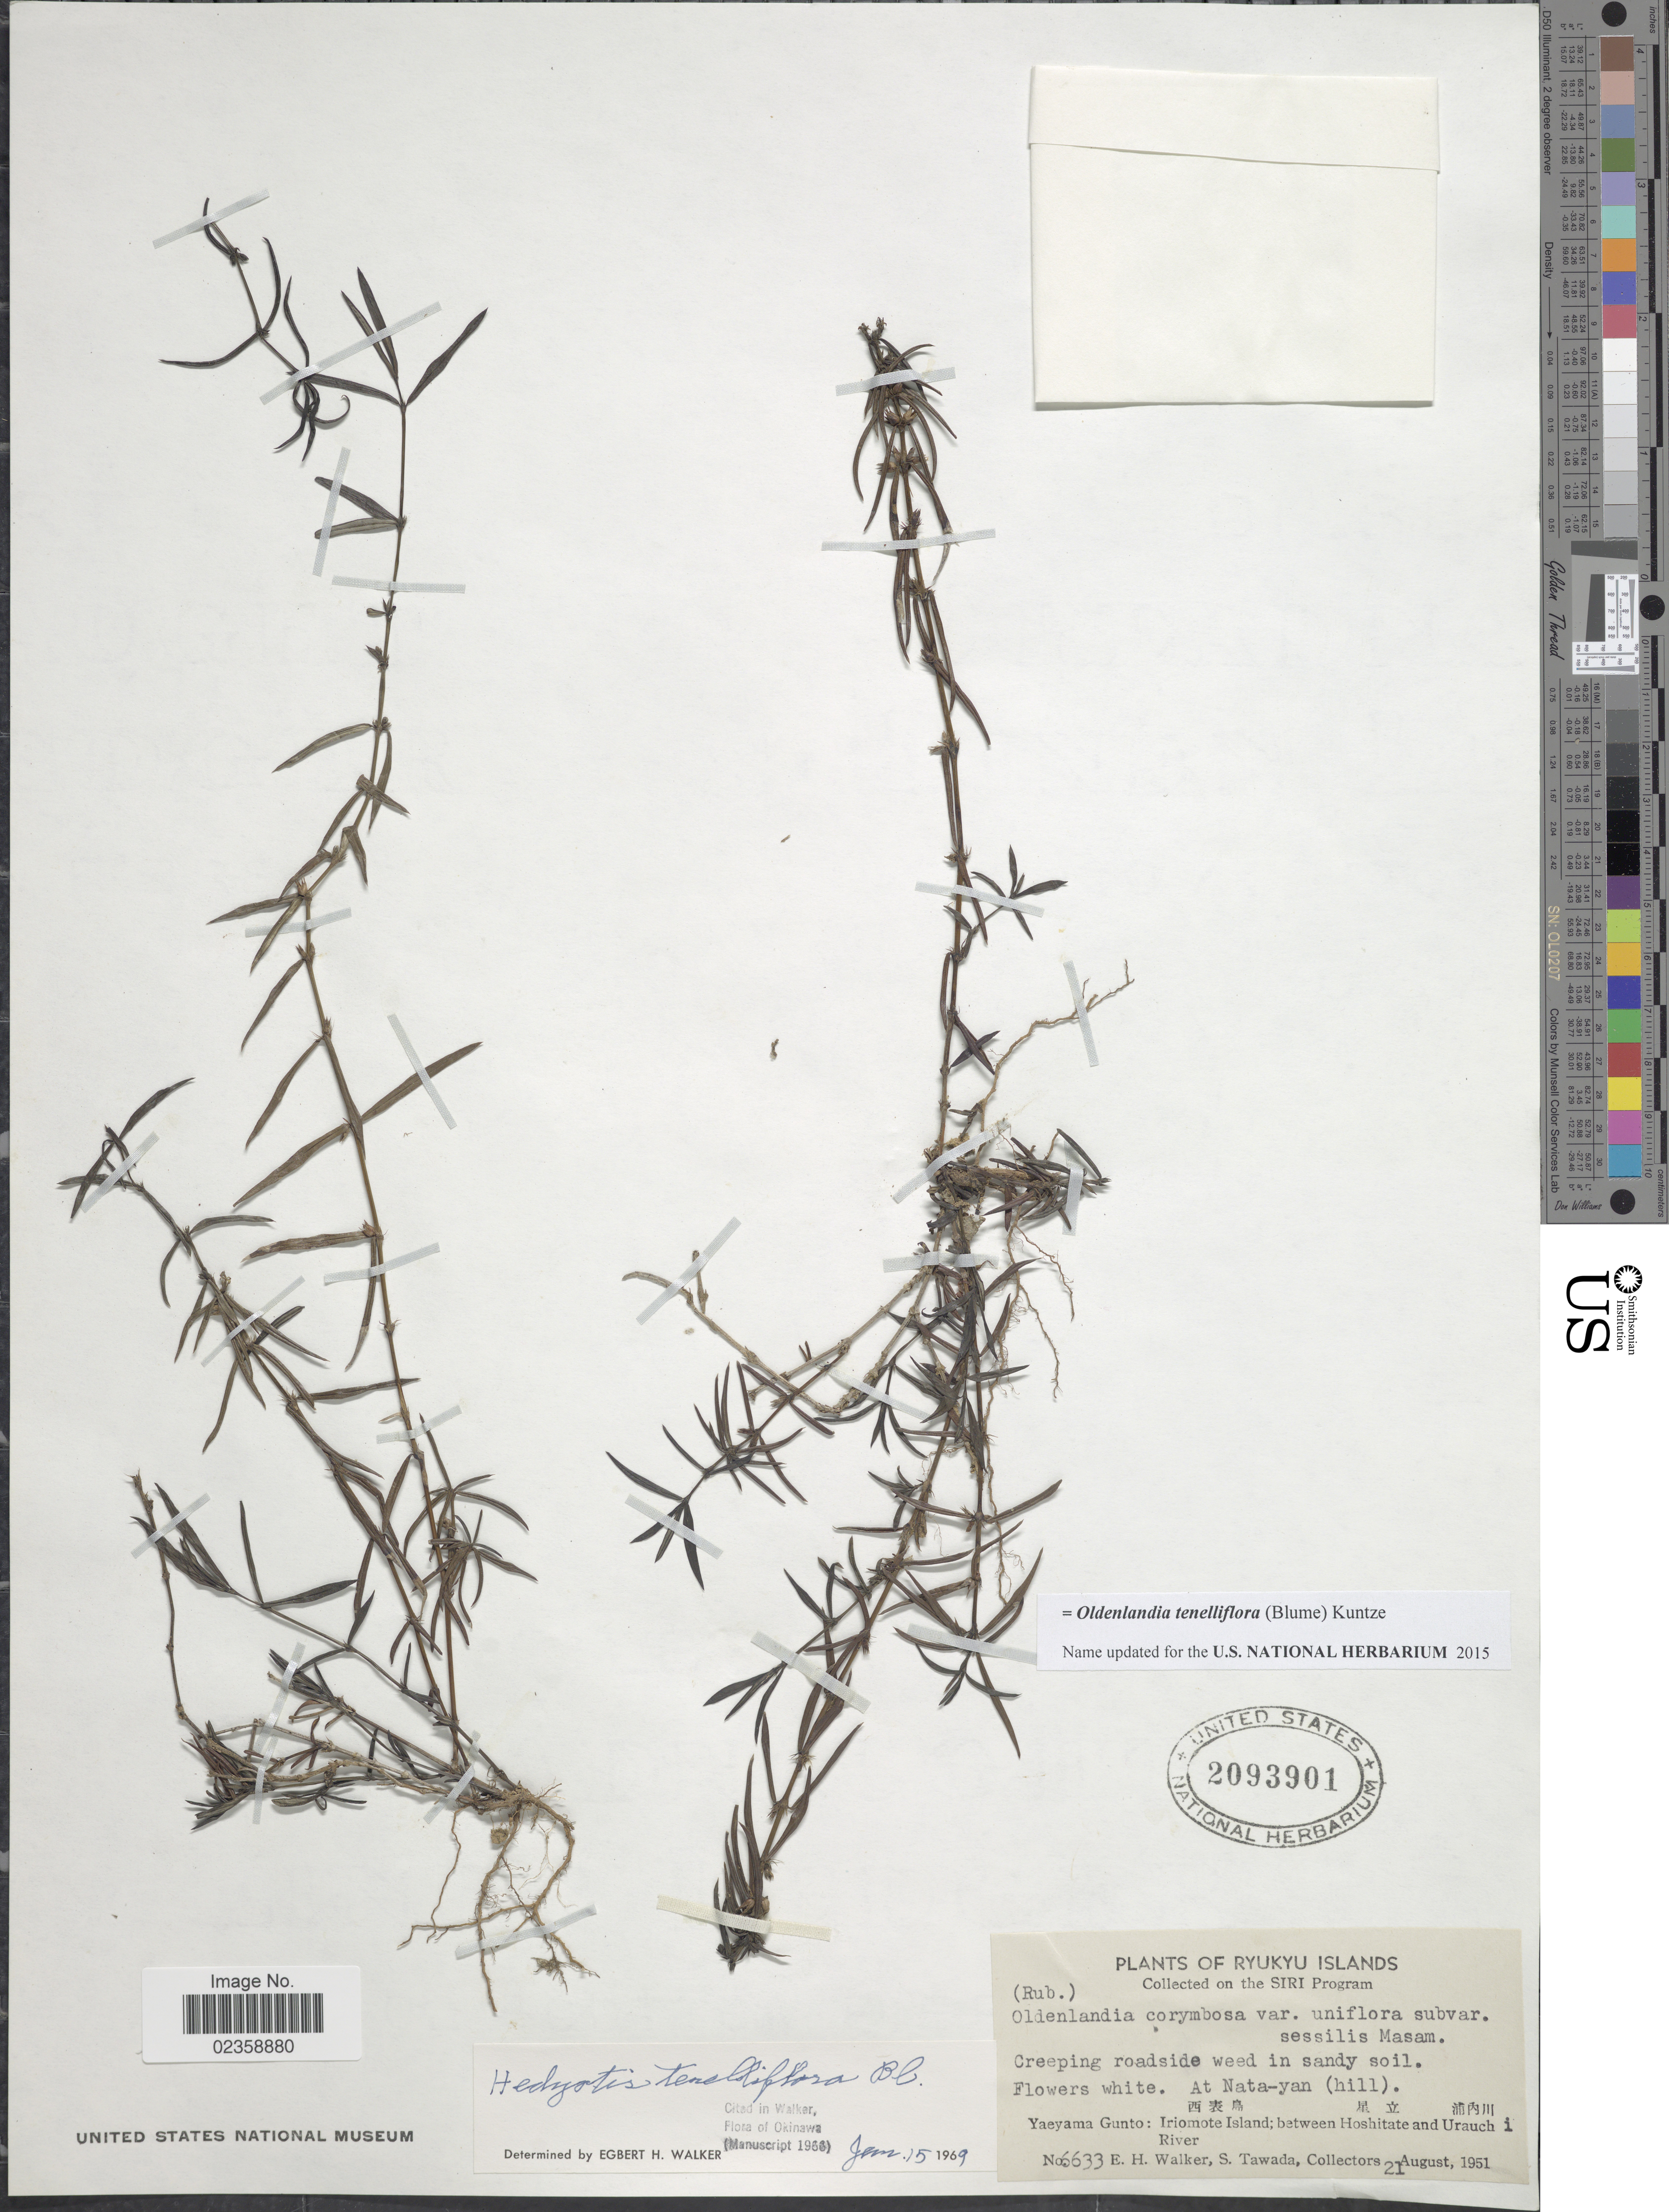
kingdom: Plantae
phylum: Tracheophyta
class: Magnoliopsida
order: Gentianales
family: Rubiaceae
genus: Oldenlandia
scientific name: Oldenlandia tenelliflora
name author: (Blume) Kuntze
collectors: E. H. Walker & S. Tawada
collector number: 6633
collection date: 1951-08-21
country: Japan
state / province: Okinawa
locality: Ryukyu Islands. At Nata-yan (hill). Yaeyama Gunto: Iriomote Island; between Hoshitate and Urauchi River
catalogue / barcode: US 2093901